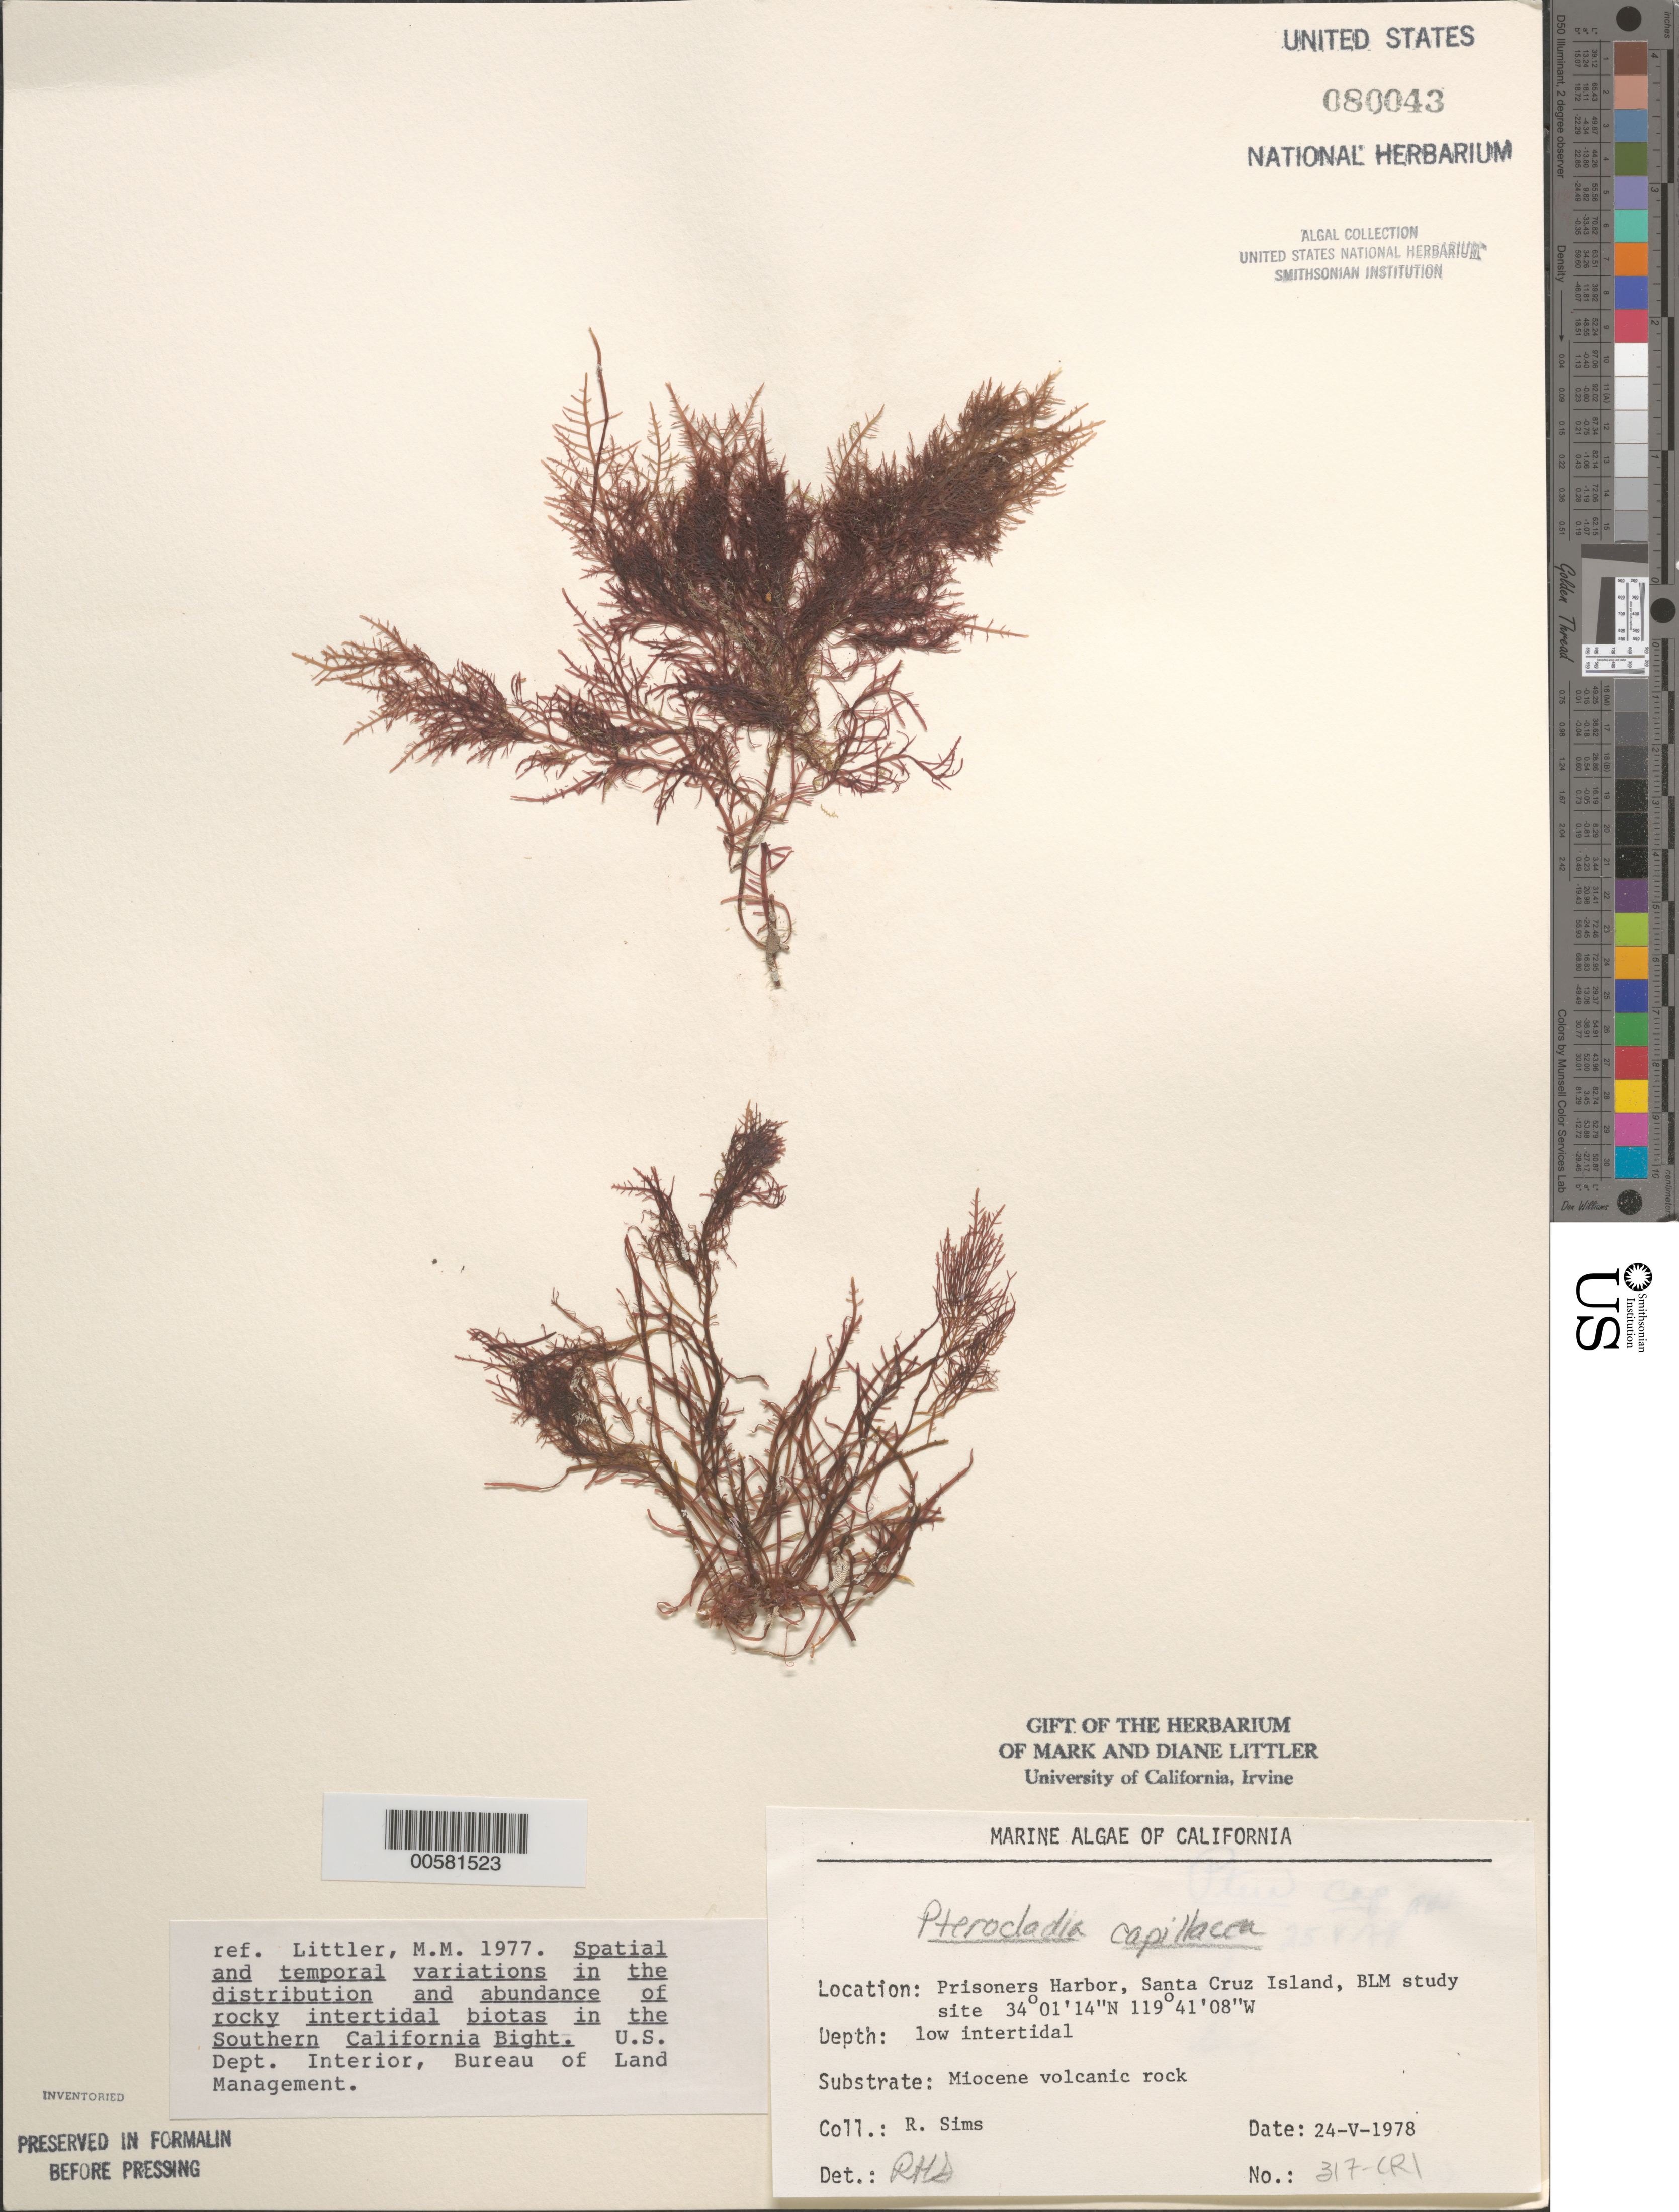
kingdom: Plantae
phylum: Rhodophyta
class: Florideophyceae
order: Gelidiales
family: Pterocladiaceae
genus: Pterocladiella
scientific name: Pterocladiella capillacea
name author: (S.G. Gmel.) Santelices & Hommers.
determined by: Algae name updating Project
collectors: R. H. Sims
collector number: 317-cri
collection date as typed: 24 May 1978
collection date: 1978-05-24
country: United States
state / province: California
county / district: Santa Barbara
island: Santa Cruz Island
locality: Prisoners Harbor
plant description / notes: BLM-SOCALBIGHT Rocky Intertidal Survey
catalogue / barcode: US 80043